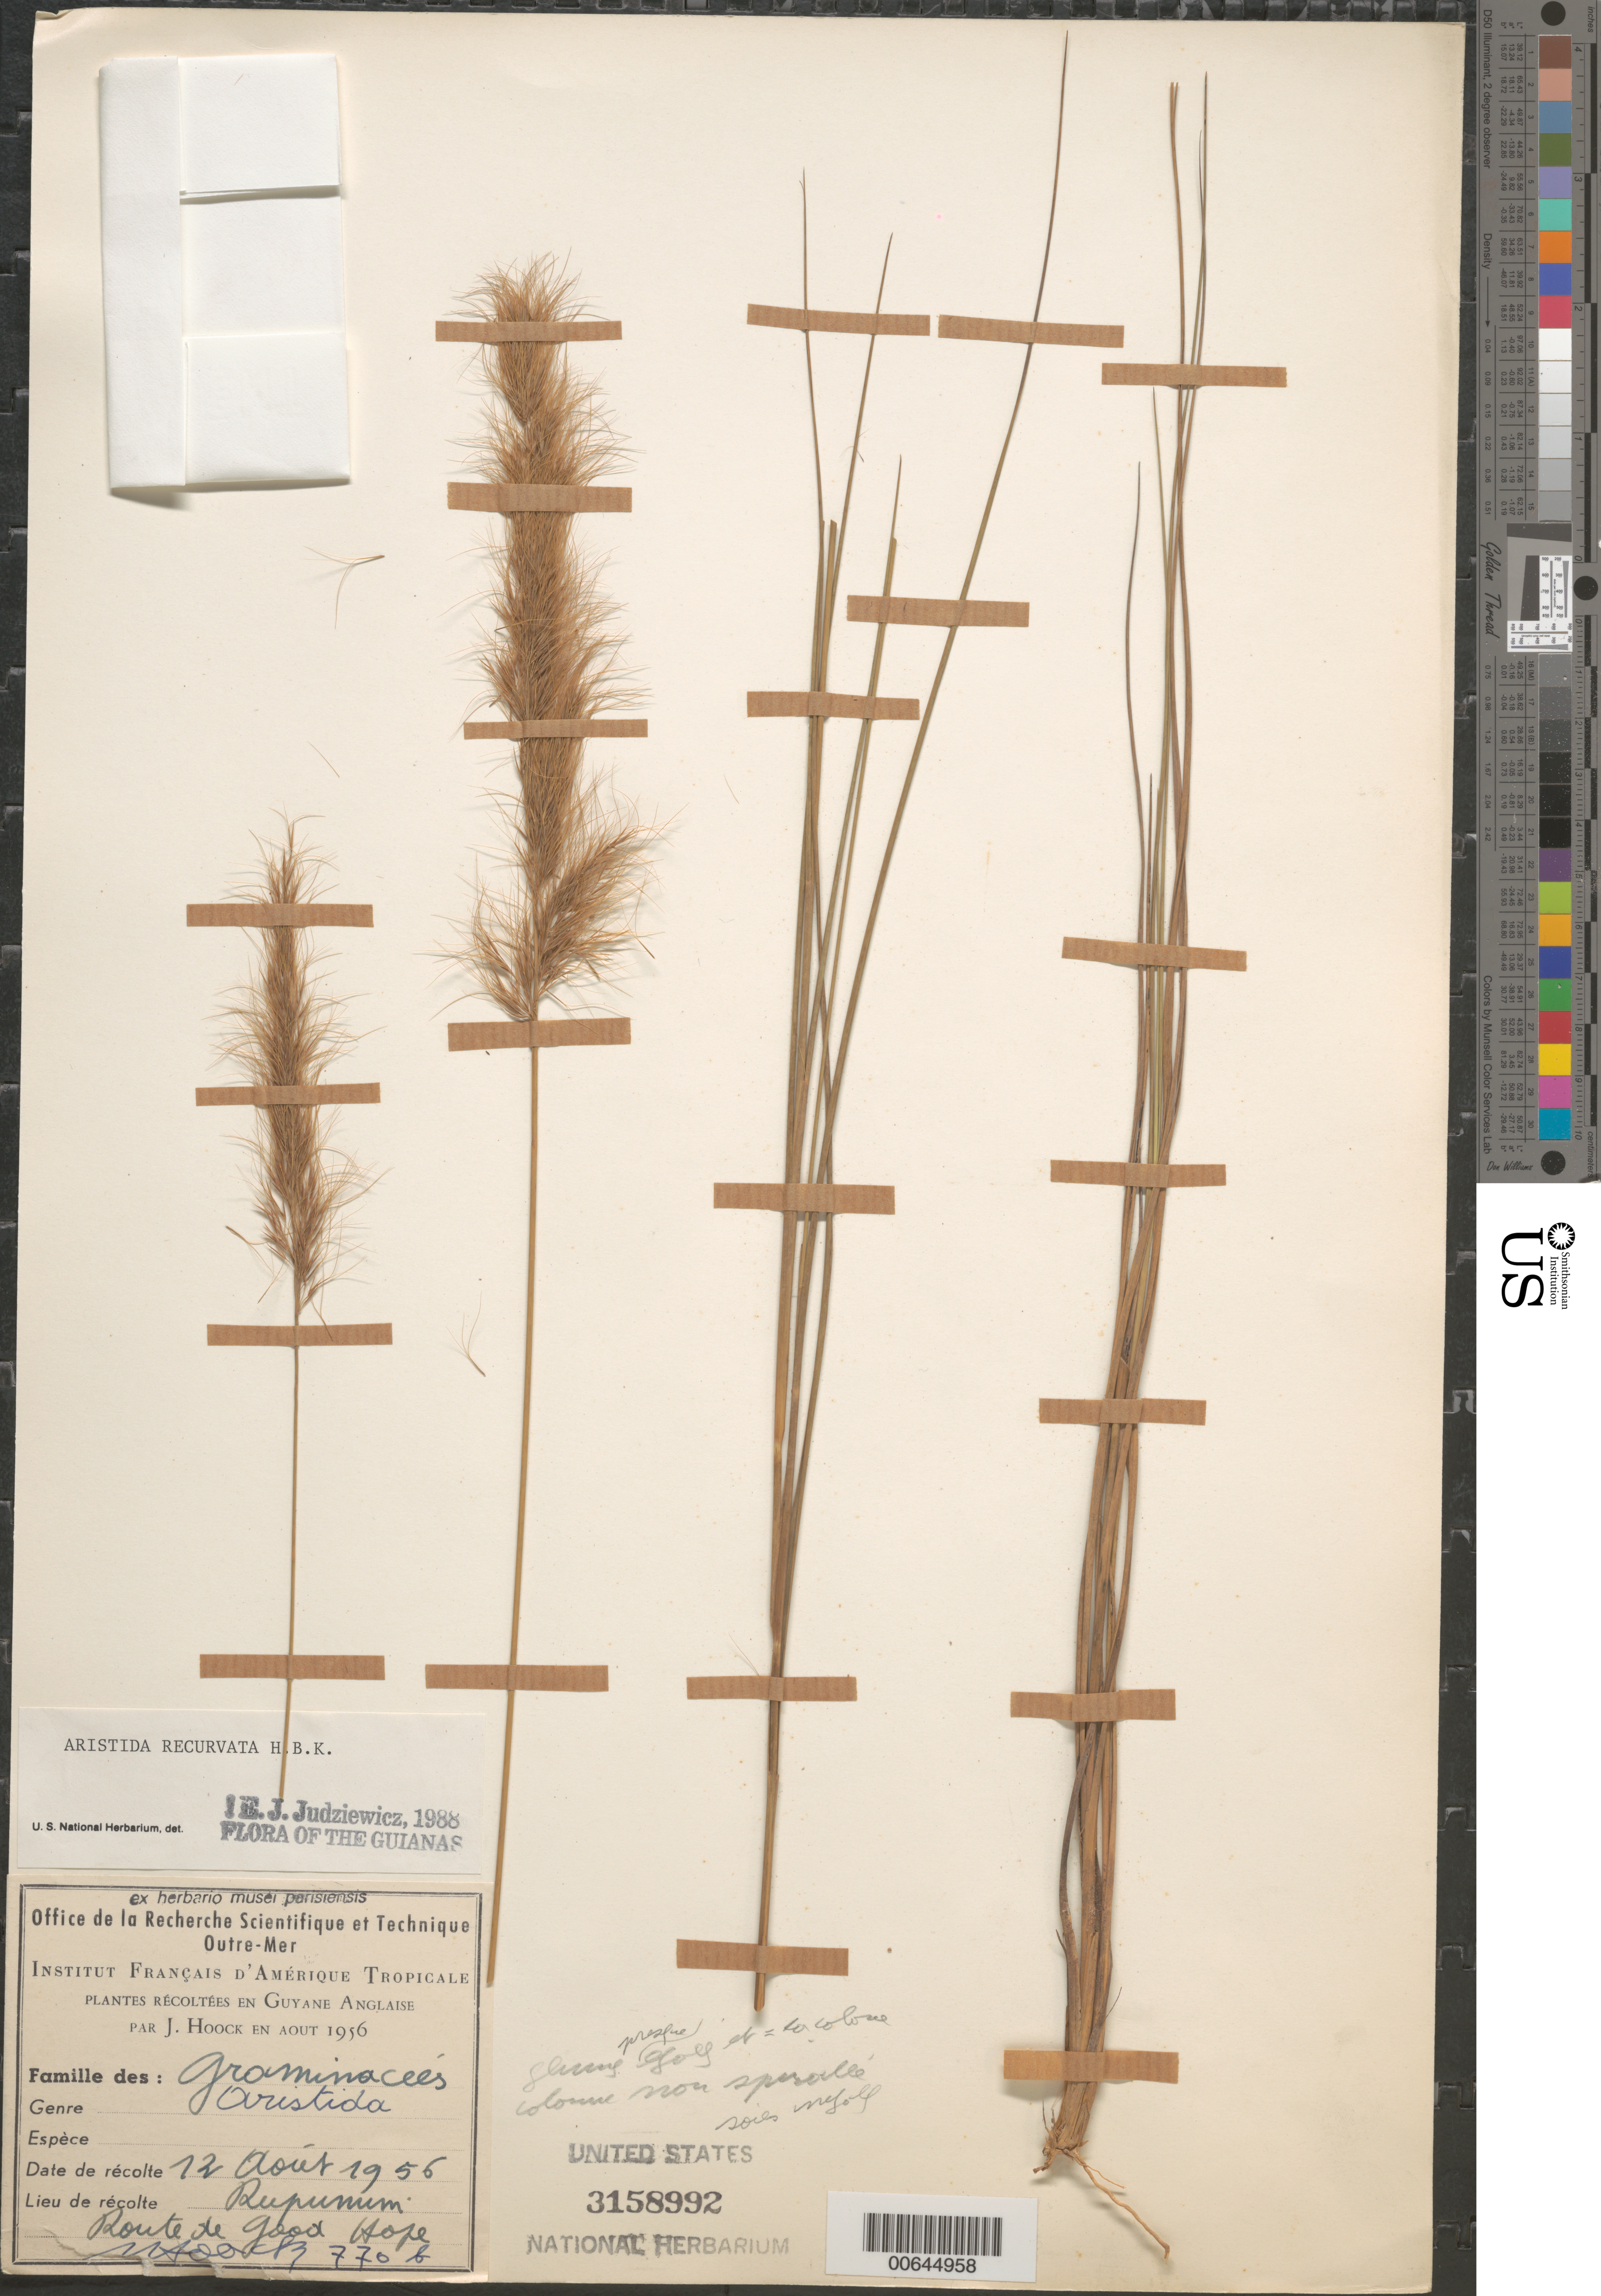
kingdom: Plantae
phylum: Tracheophyta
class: Liliopsida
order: Poales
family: Poaceae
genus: Aristida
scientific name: Aristida recurvata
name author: Kunth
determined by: Judziewicz, E. J.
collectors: J. Hoock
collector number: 770 b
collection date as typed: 12-Aug-56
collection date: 1956-08-12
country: Guyana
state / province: U. Takutu-U. Essequibo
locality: Rupununi, Route de Good Hope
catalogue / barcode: US 3158992